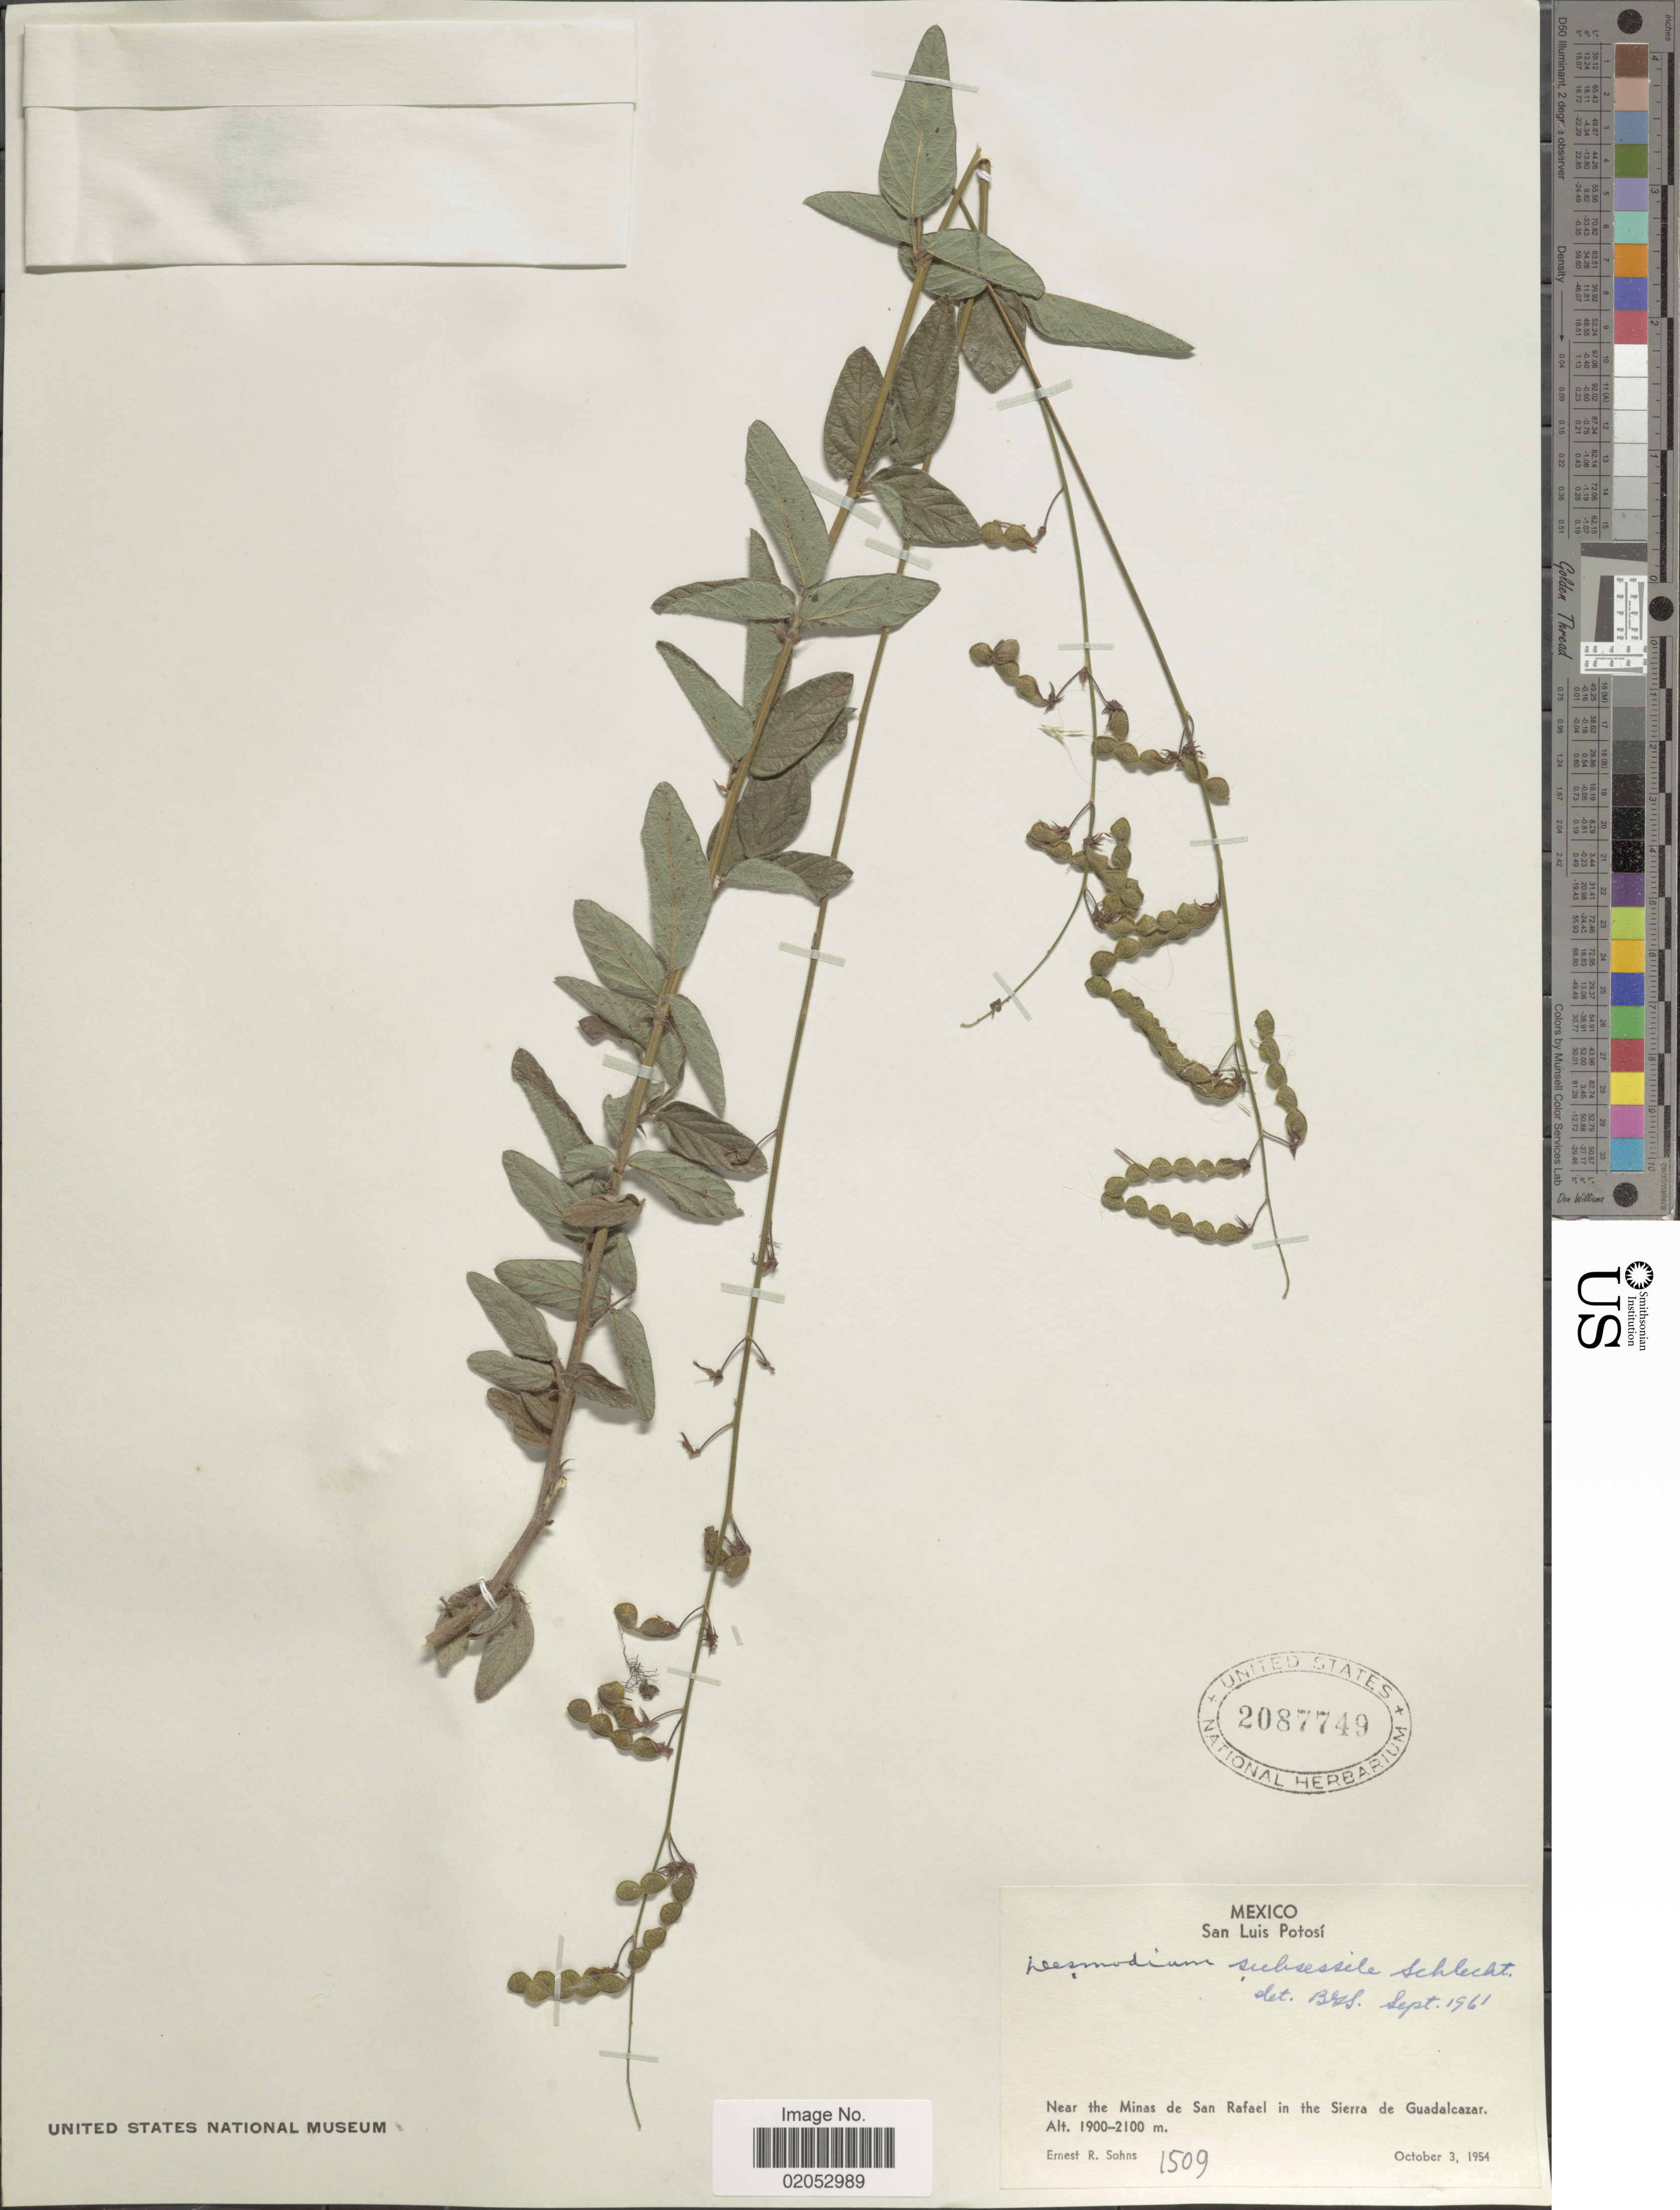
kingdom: Plantae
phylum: Tracheophyta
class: Magnoliopsida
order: Fabales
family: Fabaceae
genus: Desmodium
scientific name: Desmodium subsessile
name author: Seaton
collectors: E. R. Sohns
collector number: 1509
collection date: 1954-10-03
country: Mexico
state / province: San Luis Potosí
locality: Near the Minas de San Rafael in the Sierra de Guadalcazar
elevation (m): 1900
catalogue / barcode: US 2087749